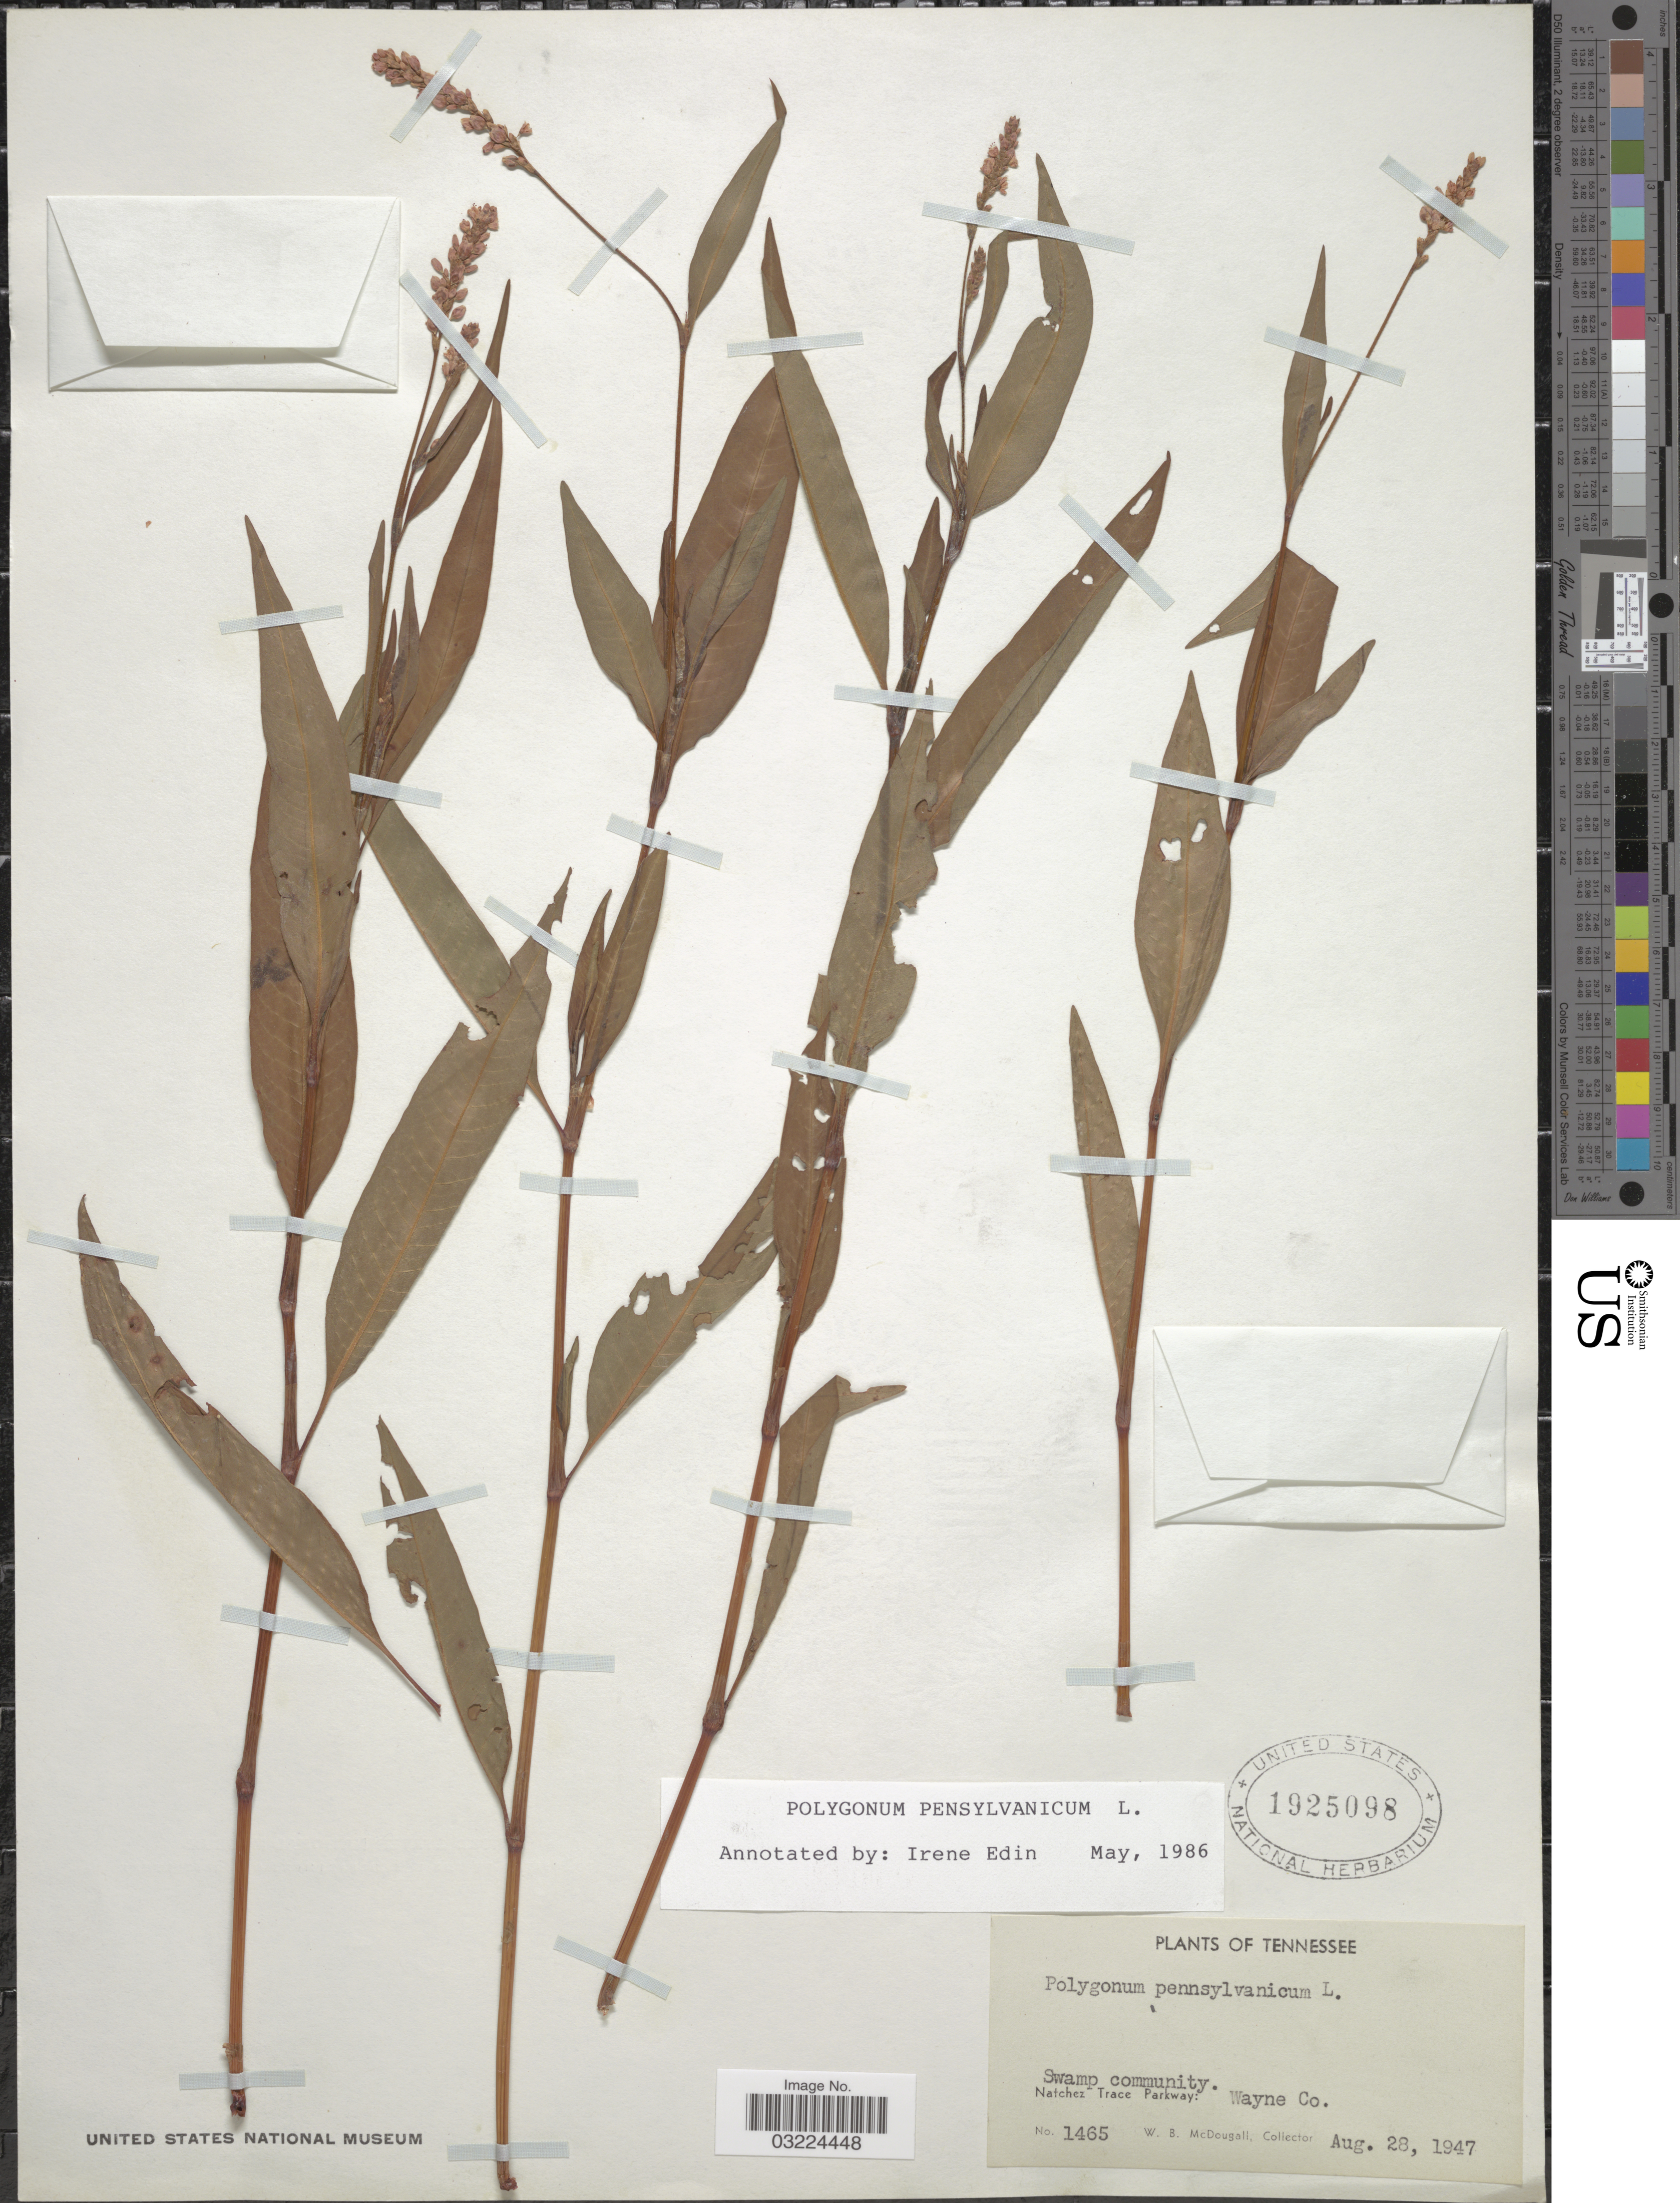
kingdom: Plantae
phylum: Tracheophyta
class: Magnoliopsida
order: Caryophyllales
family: Polygonaceae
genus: Persicaria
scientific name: Persicaria pensylvanica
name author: (L.) M. Gómez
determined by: Atha, D. E.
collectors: W. B. McDougall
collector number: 1465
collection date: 1947-08-28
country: United States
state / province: Tennessee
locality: Natchez Trace Parkway: Wayne Co.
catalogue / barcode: US 1925098